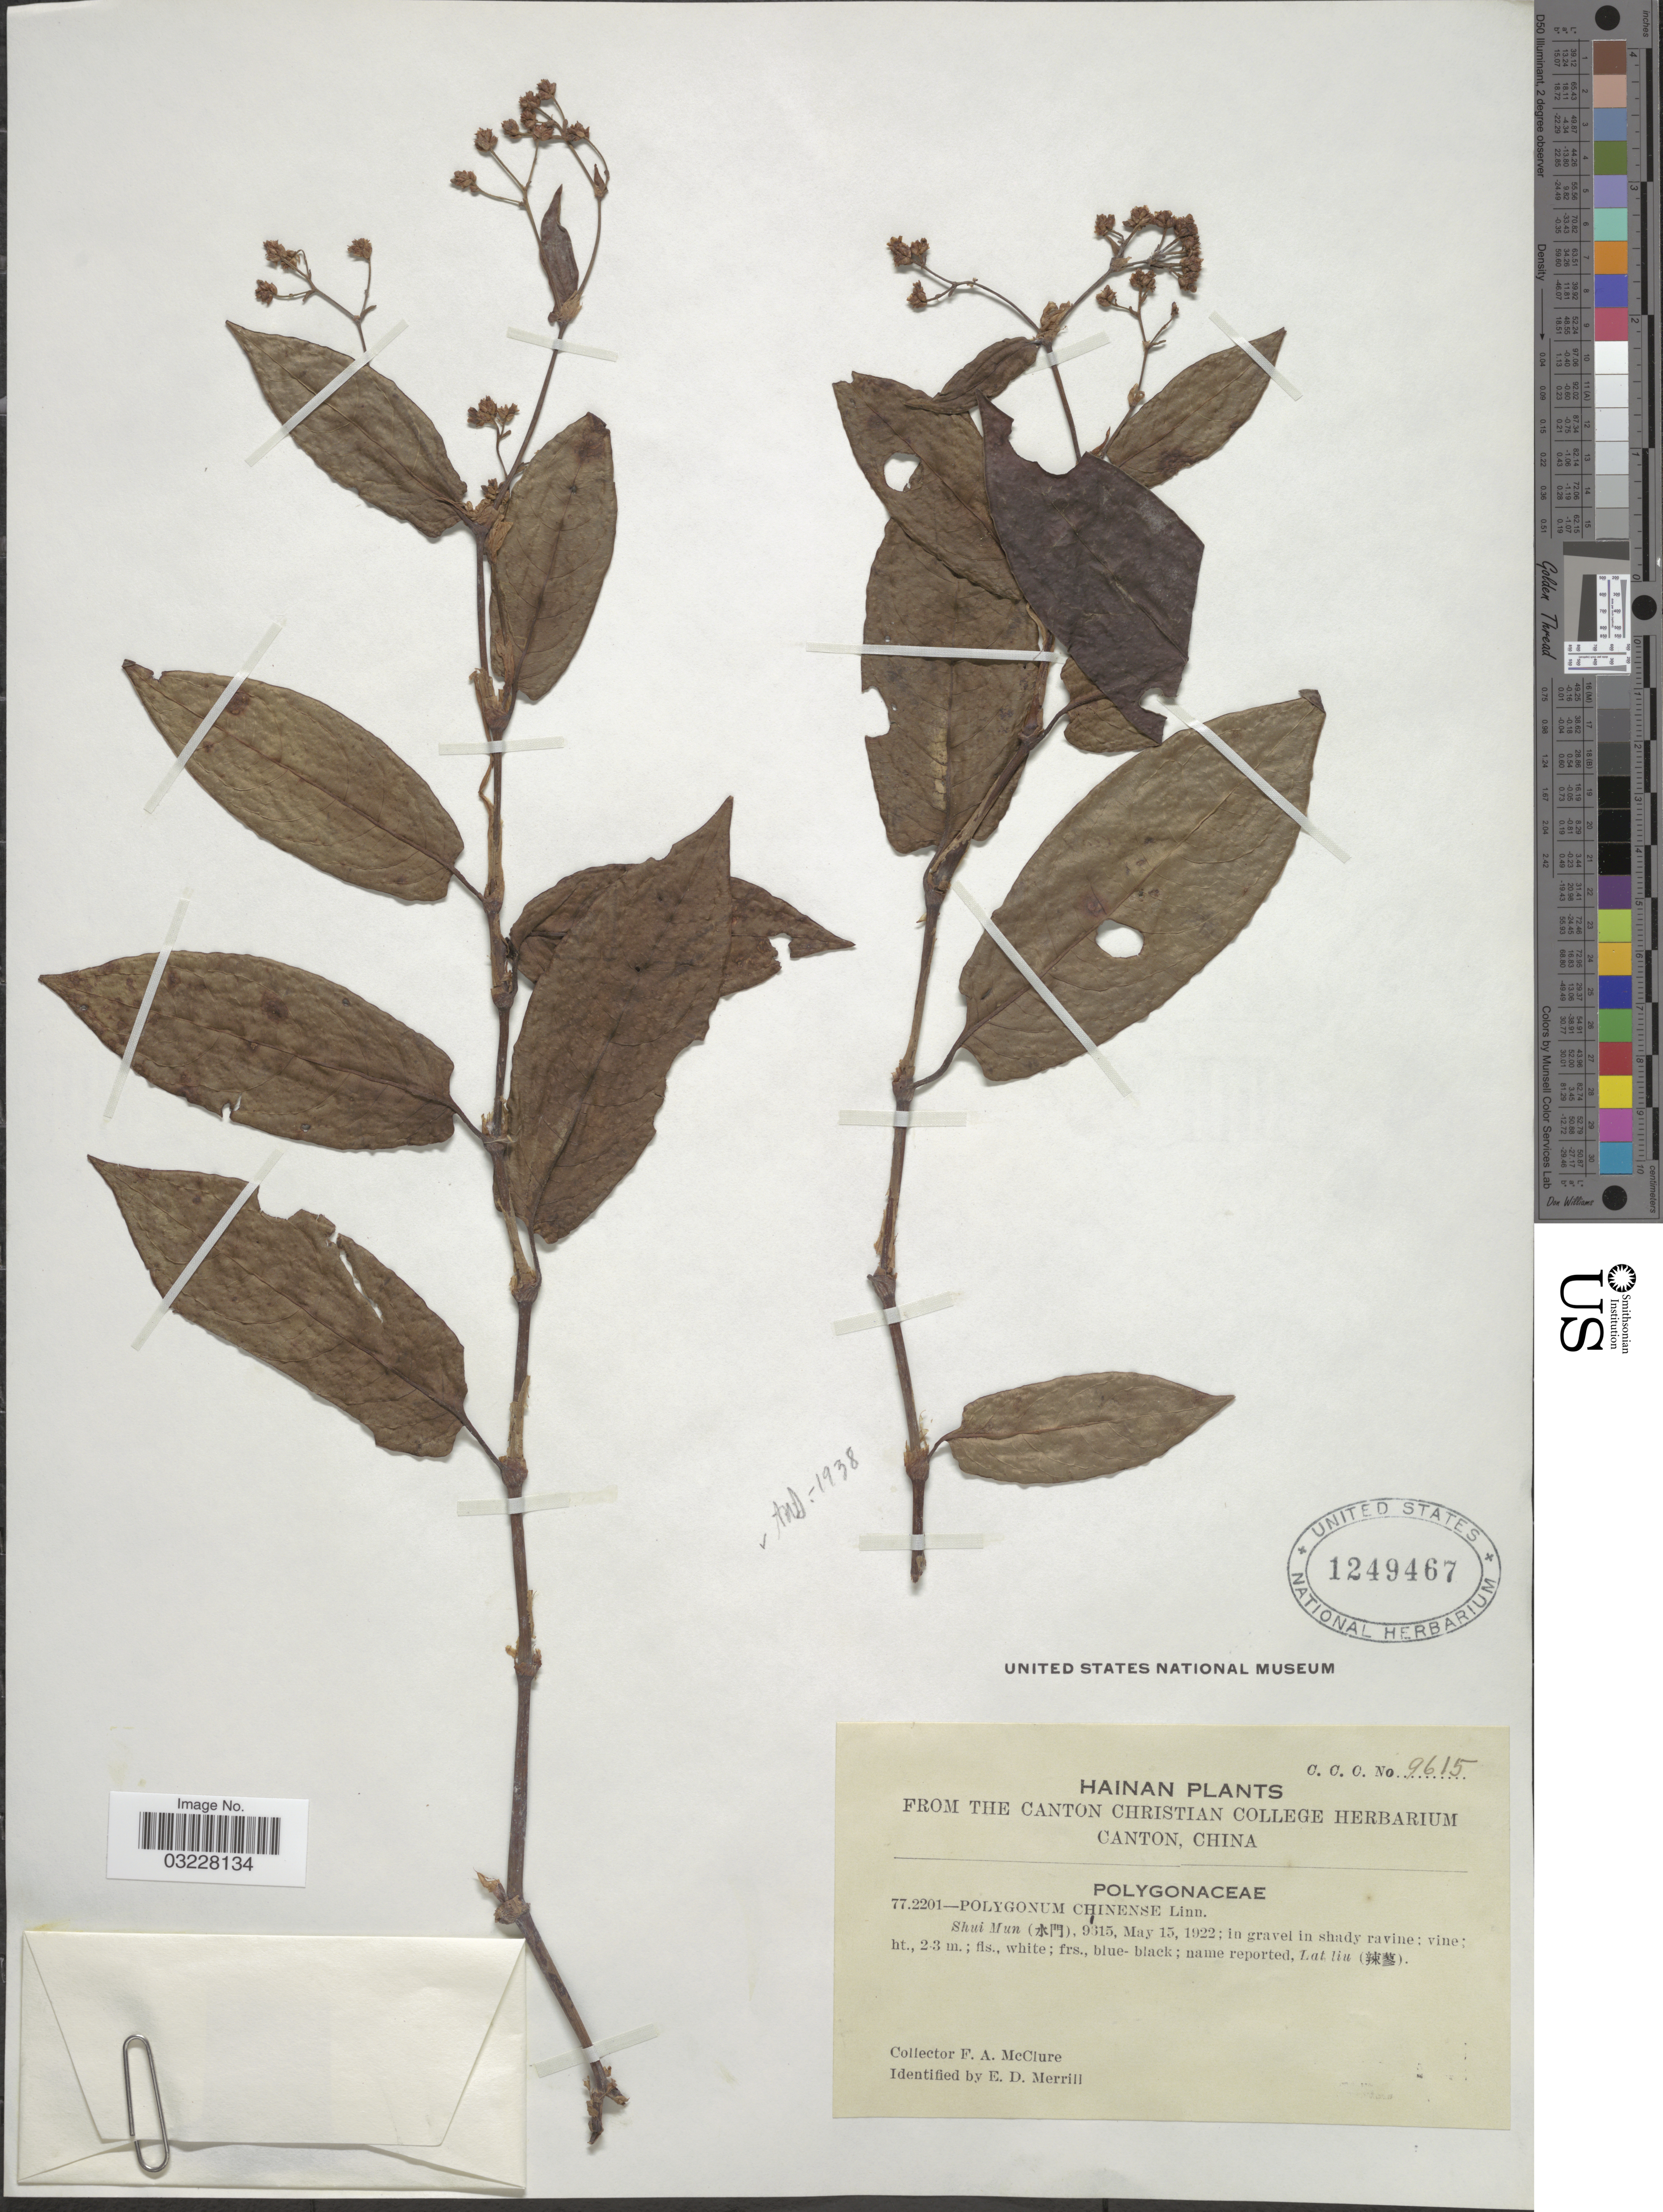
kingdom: Plantae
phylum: Tracheophyta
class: Magnoliopsida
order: Caryophyllales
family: Polygonaceae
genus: Polygonum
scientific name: Polygonum chinense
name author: L.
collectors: F. A. McClure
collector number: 9615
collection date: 1922-05-15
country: China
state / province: Hainan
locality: Shui Mun (X), in gravel in shady ravine.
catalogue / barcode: US 1249467